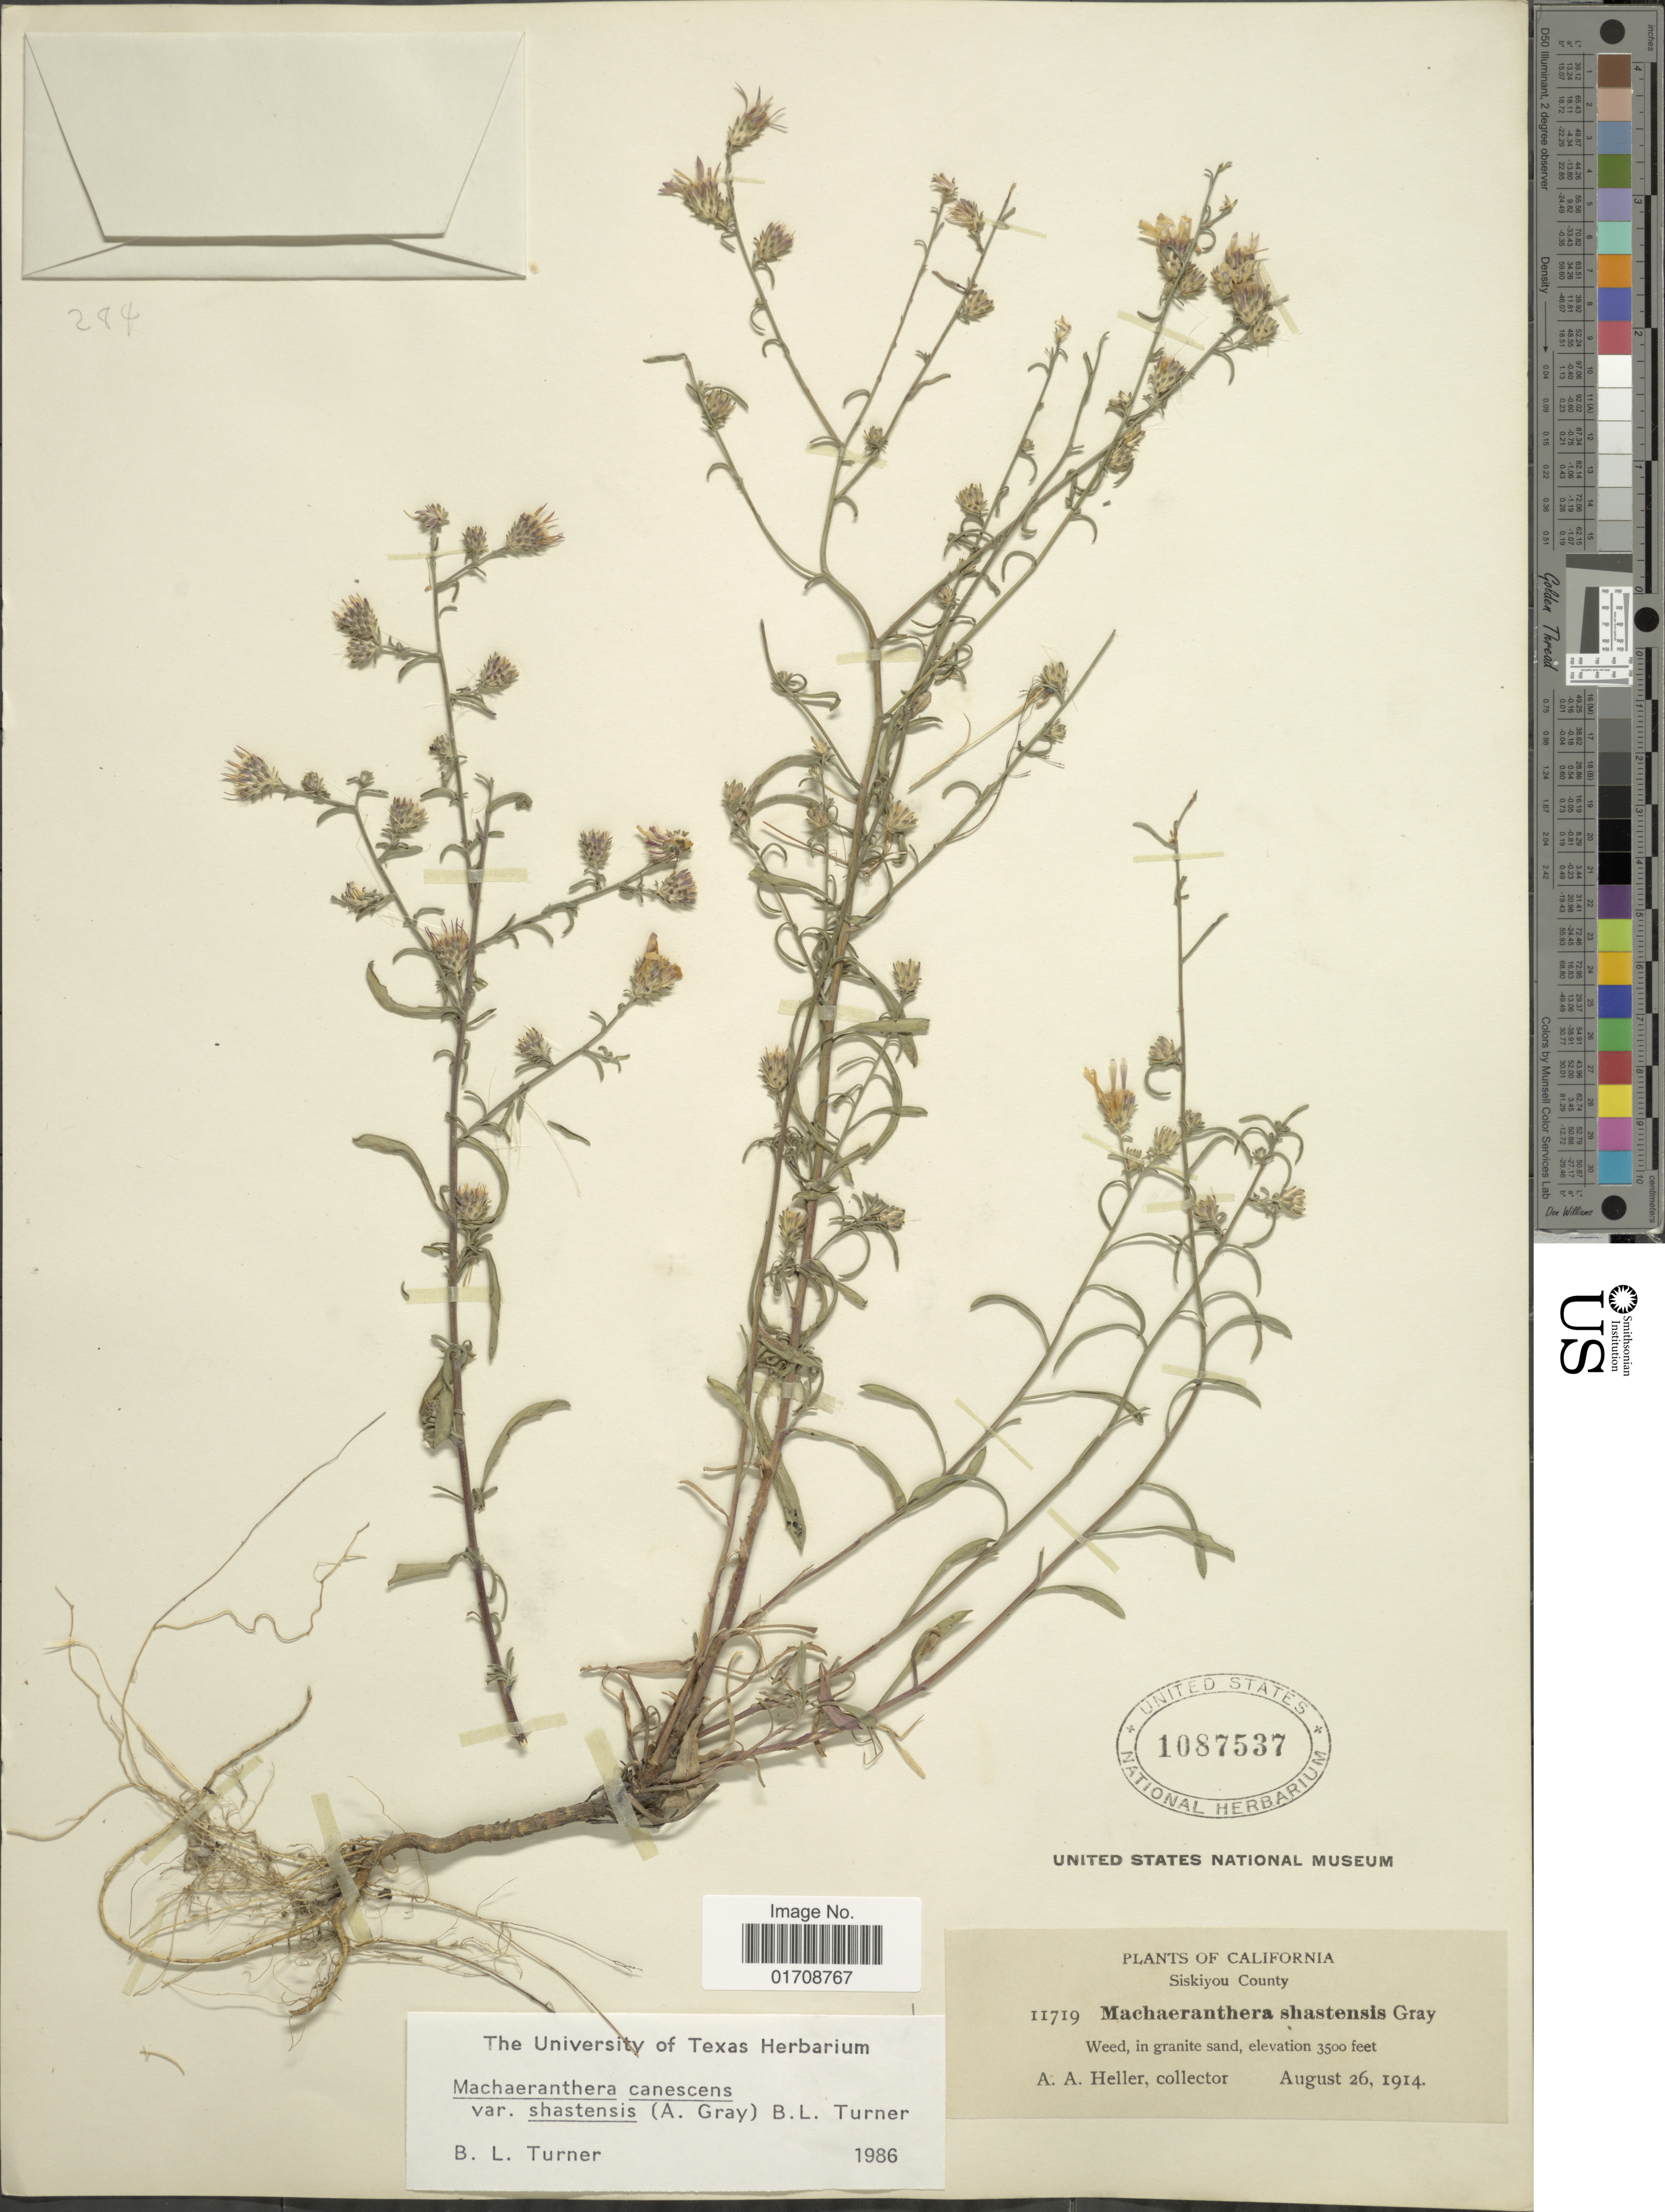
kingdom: Plantae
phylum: Tracheophyta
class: Magnoliopsida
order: Asterales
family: Asteraceae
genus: Machaeranthera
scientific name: Machaeranthera canescens var. shastensis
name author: (A. Gray) B.L. Turner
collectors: A. A. Heller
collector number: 11719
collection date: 1914-08-26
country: United States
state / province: California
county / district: Siskiyou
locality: Siskiyou County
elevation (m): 1067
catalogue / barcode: US 1087537